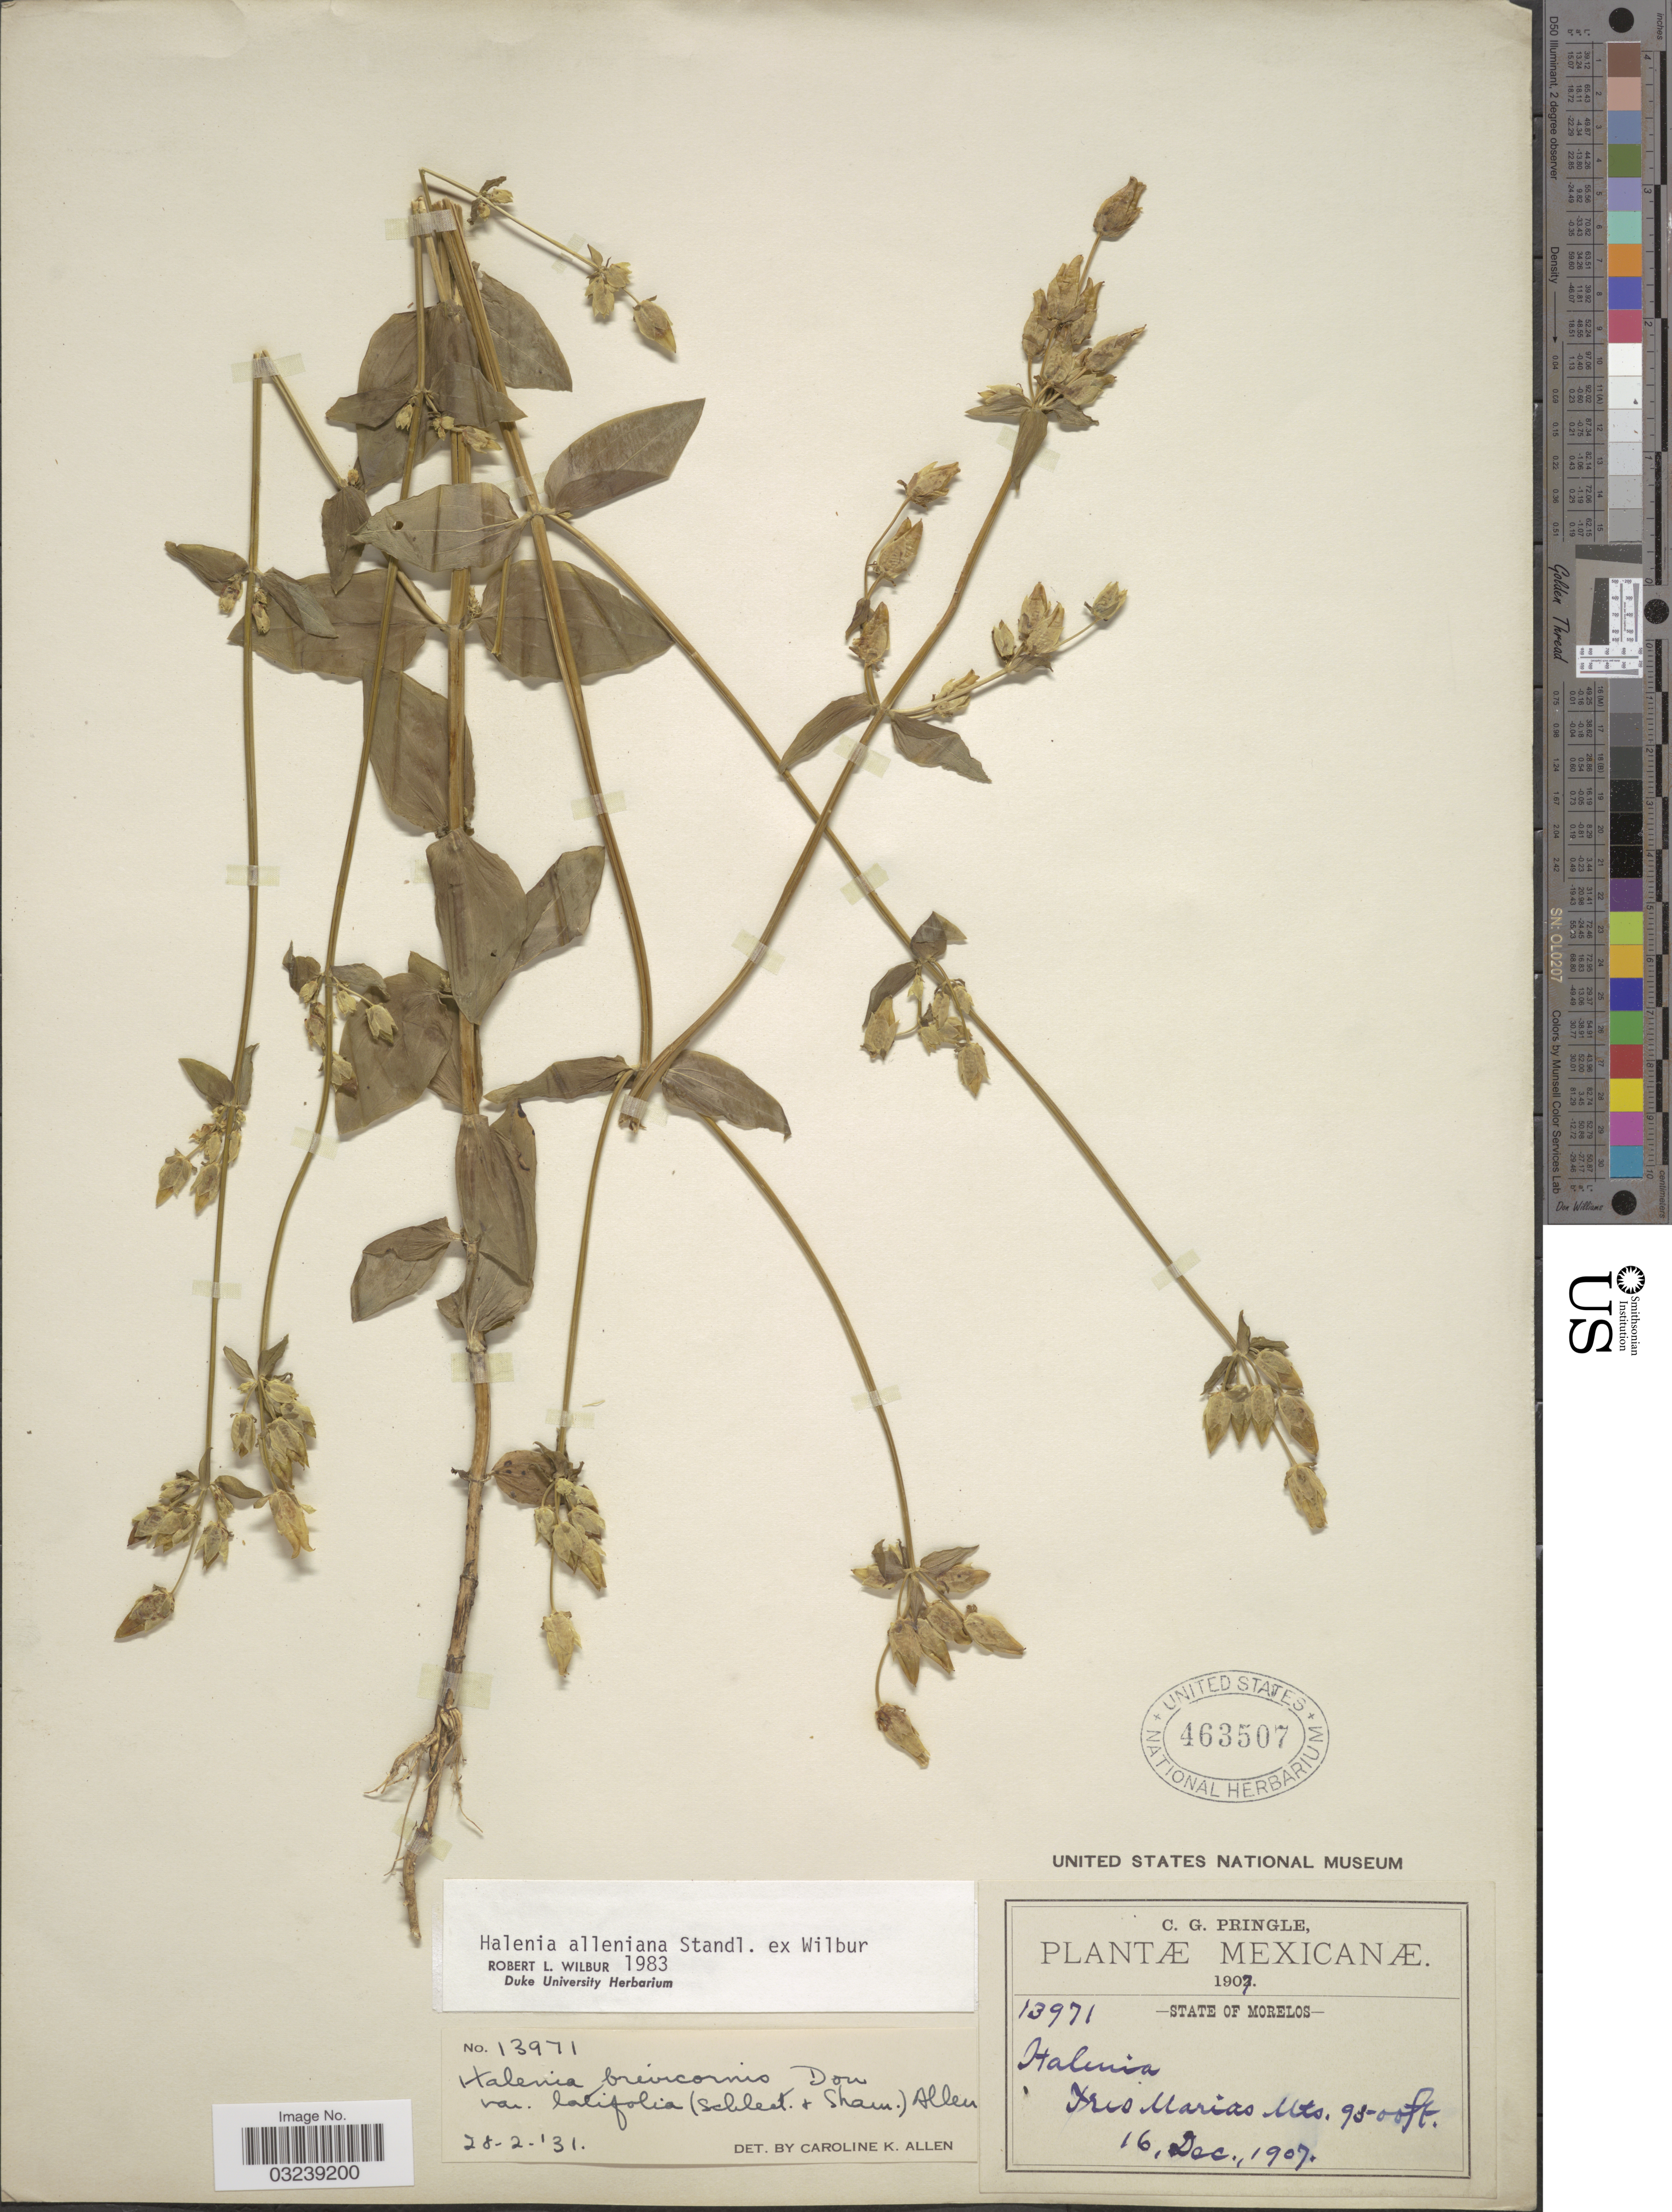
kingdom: Plantae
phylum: Tracheophyta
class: Magnoliopsida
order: Gentianales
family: Gentianaceae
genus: Halenia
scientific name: Halenia alleniana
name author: Standl. ex Wilbur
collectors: C. G. Pringle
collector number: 13971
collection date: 1907-12-16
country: Mexico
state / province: Morelos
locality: Tres Marias Mts.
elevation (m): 2896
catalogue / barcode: US 463507